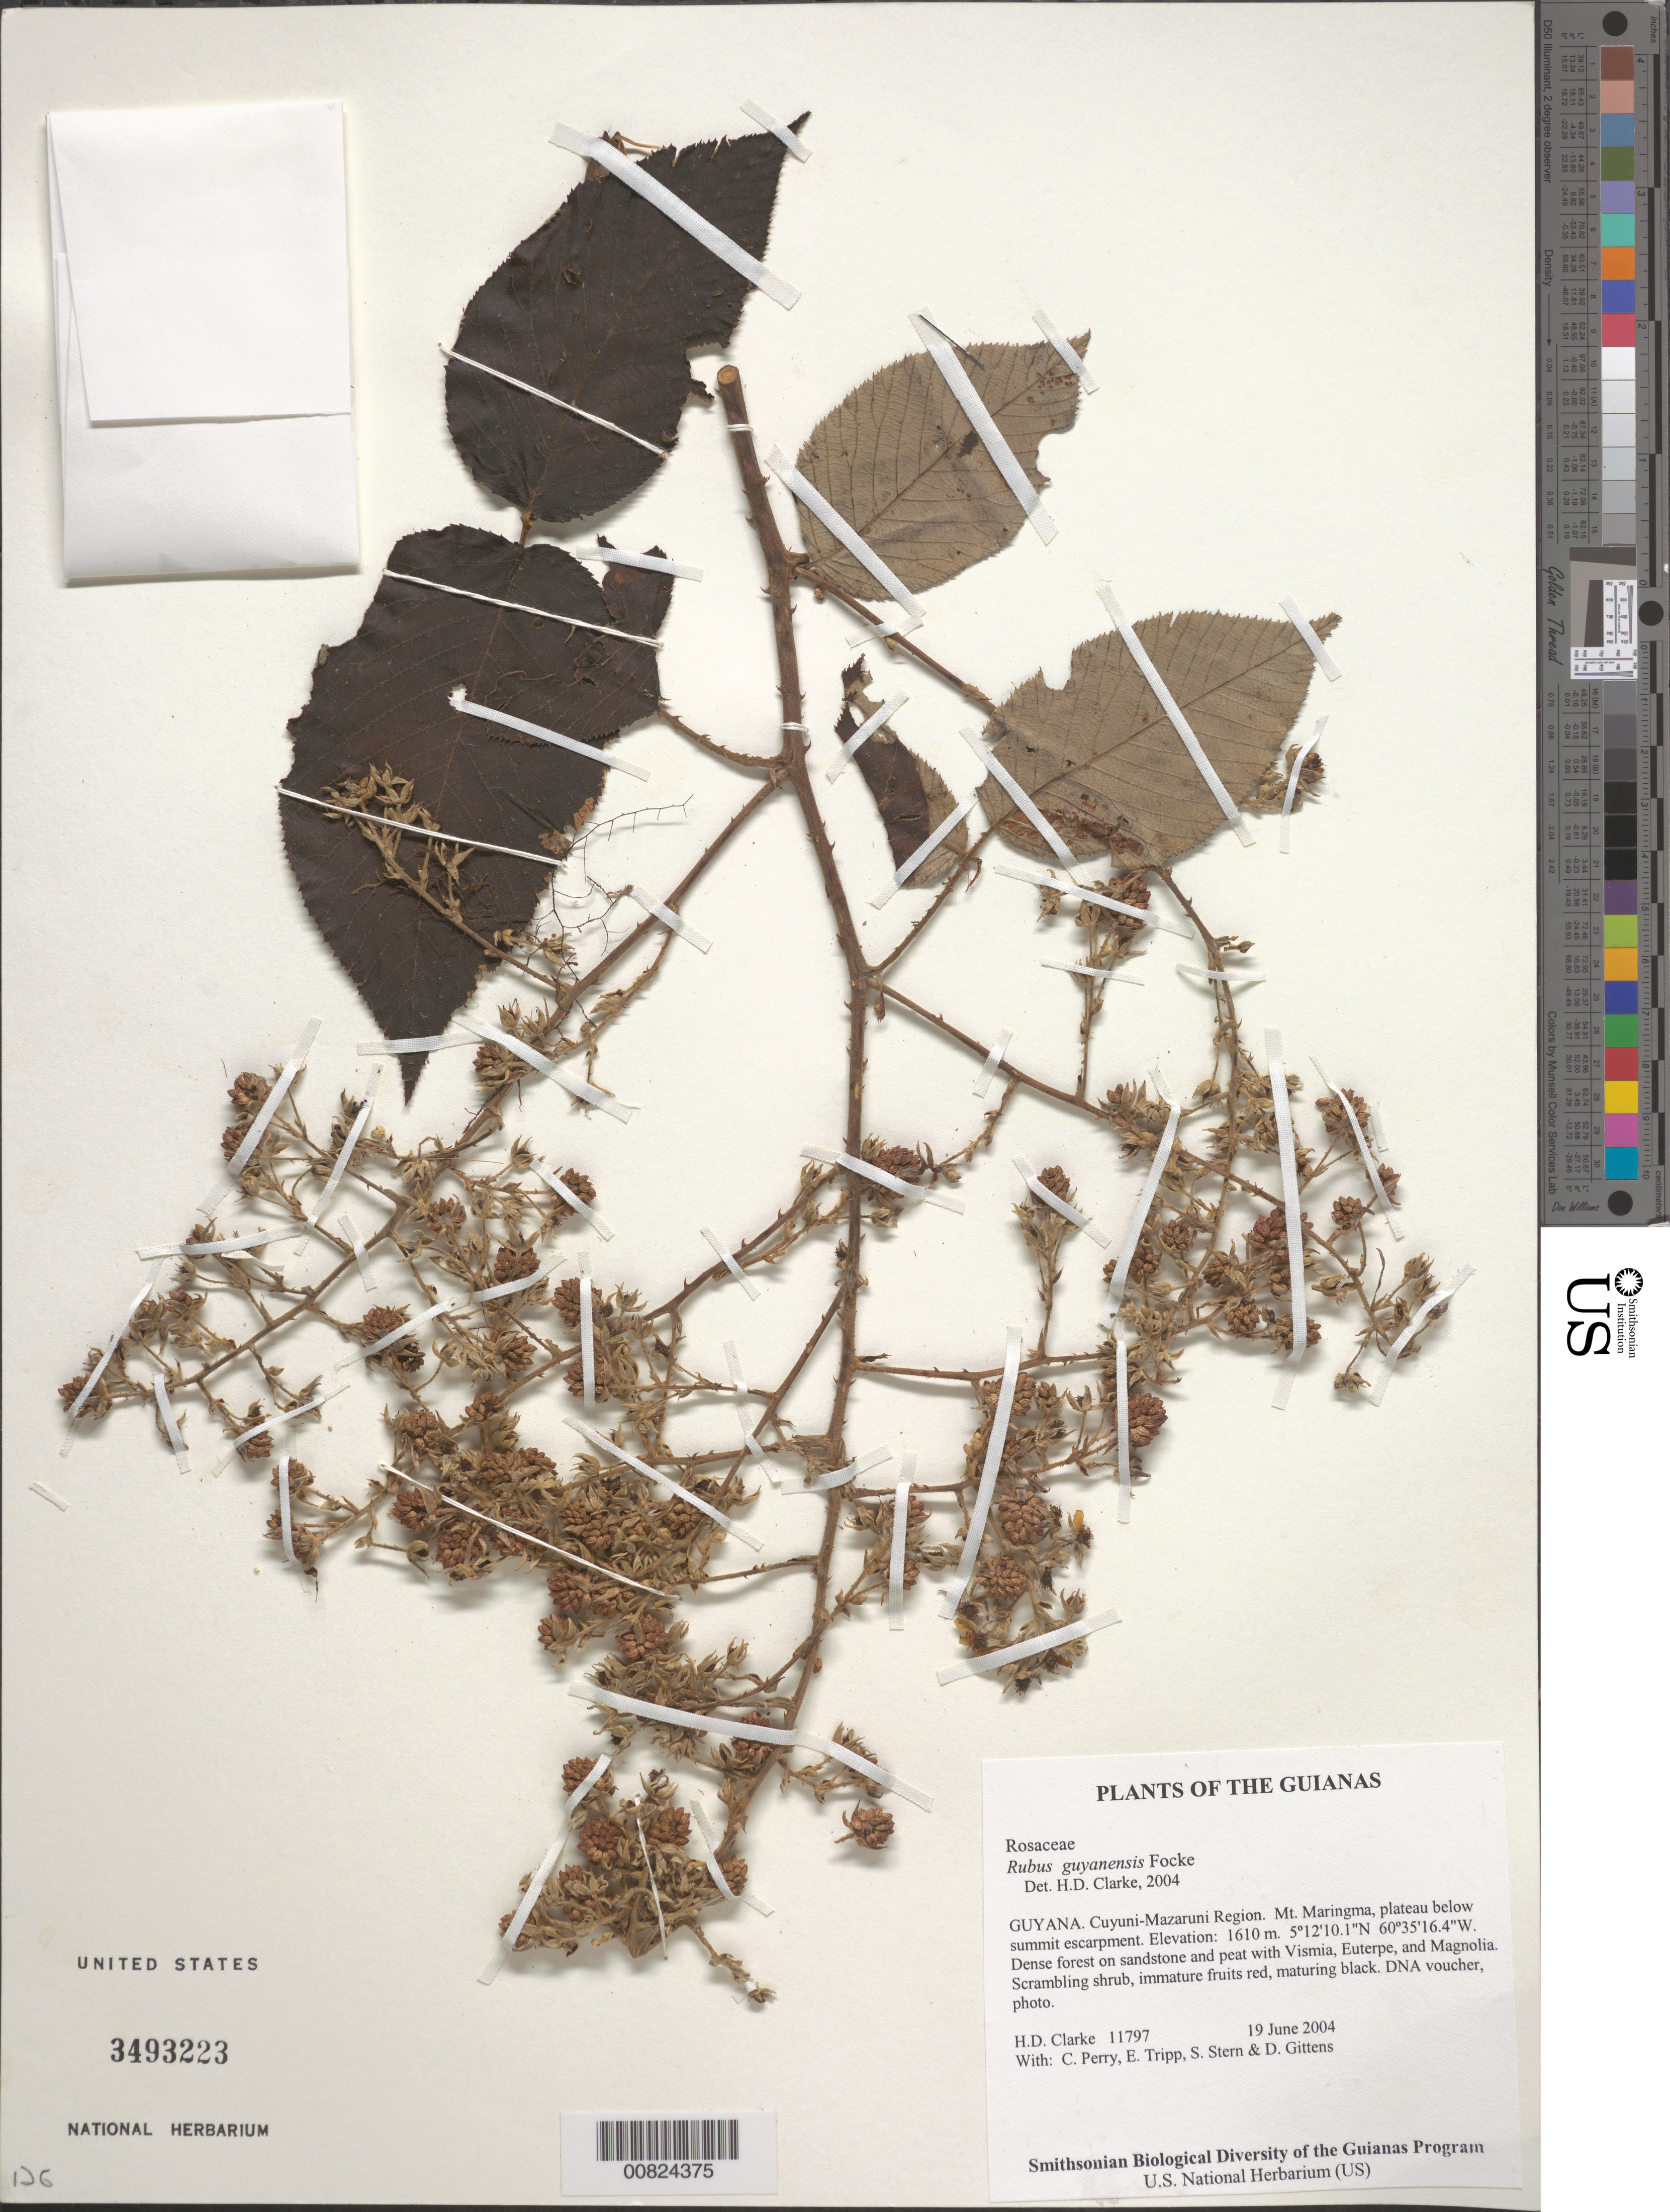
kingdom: Plantae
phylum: Tracheophyta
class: Magnoliopsida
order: Rosales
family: Rosaceae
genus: Rubus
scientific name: Rubus guyanensis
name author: Focke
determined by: Clarke, H. D., University of North Carolina (Asheville)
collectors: H. D. Clarke, C. Perry, E. Tripp, S. R. Stern & D. Gittens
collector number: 11797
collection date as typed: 19 June 2004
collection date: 2004-06-19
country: Guyana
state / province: Cuyuni-Mazaruni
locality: Mt. Maringma, plateau below summit escarpment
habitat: Dense forest on sandstone and peat with Vismia, Euterpe, and Magnolia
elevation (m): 1610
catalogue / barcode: US 3493223